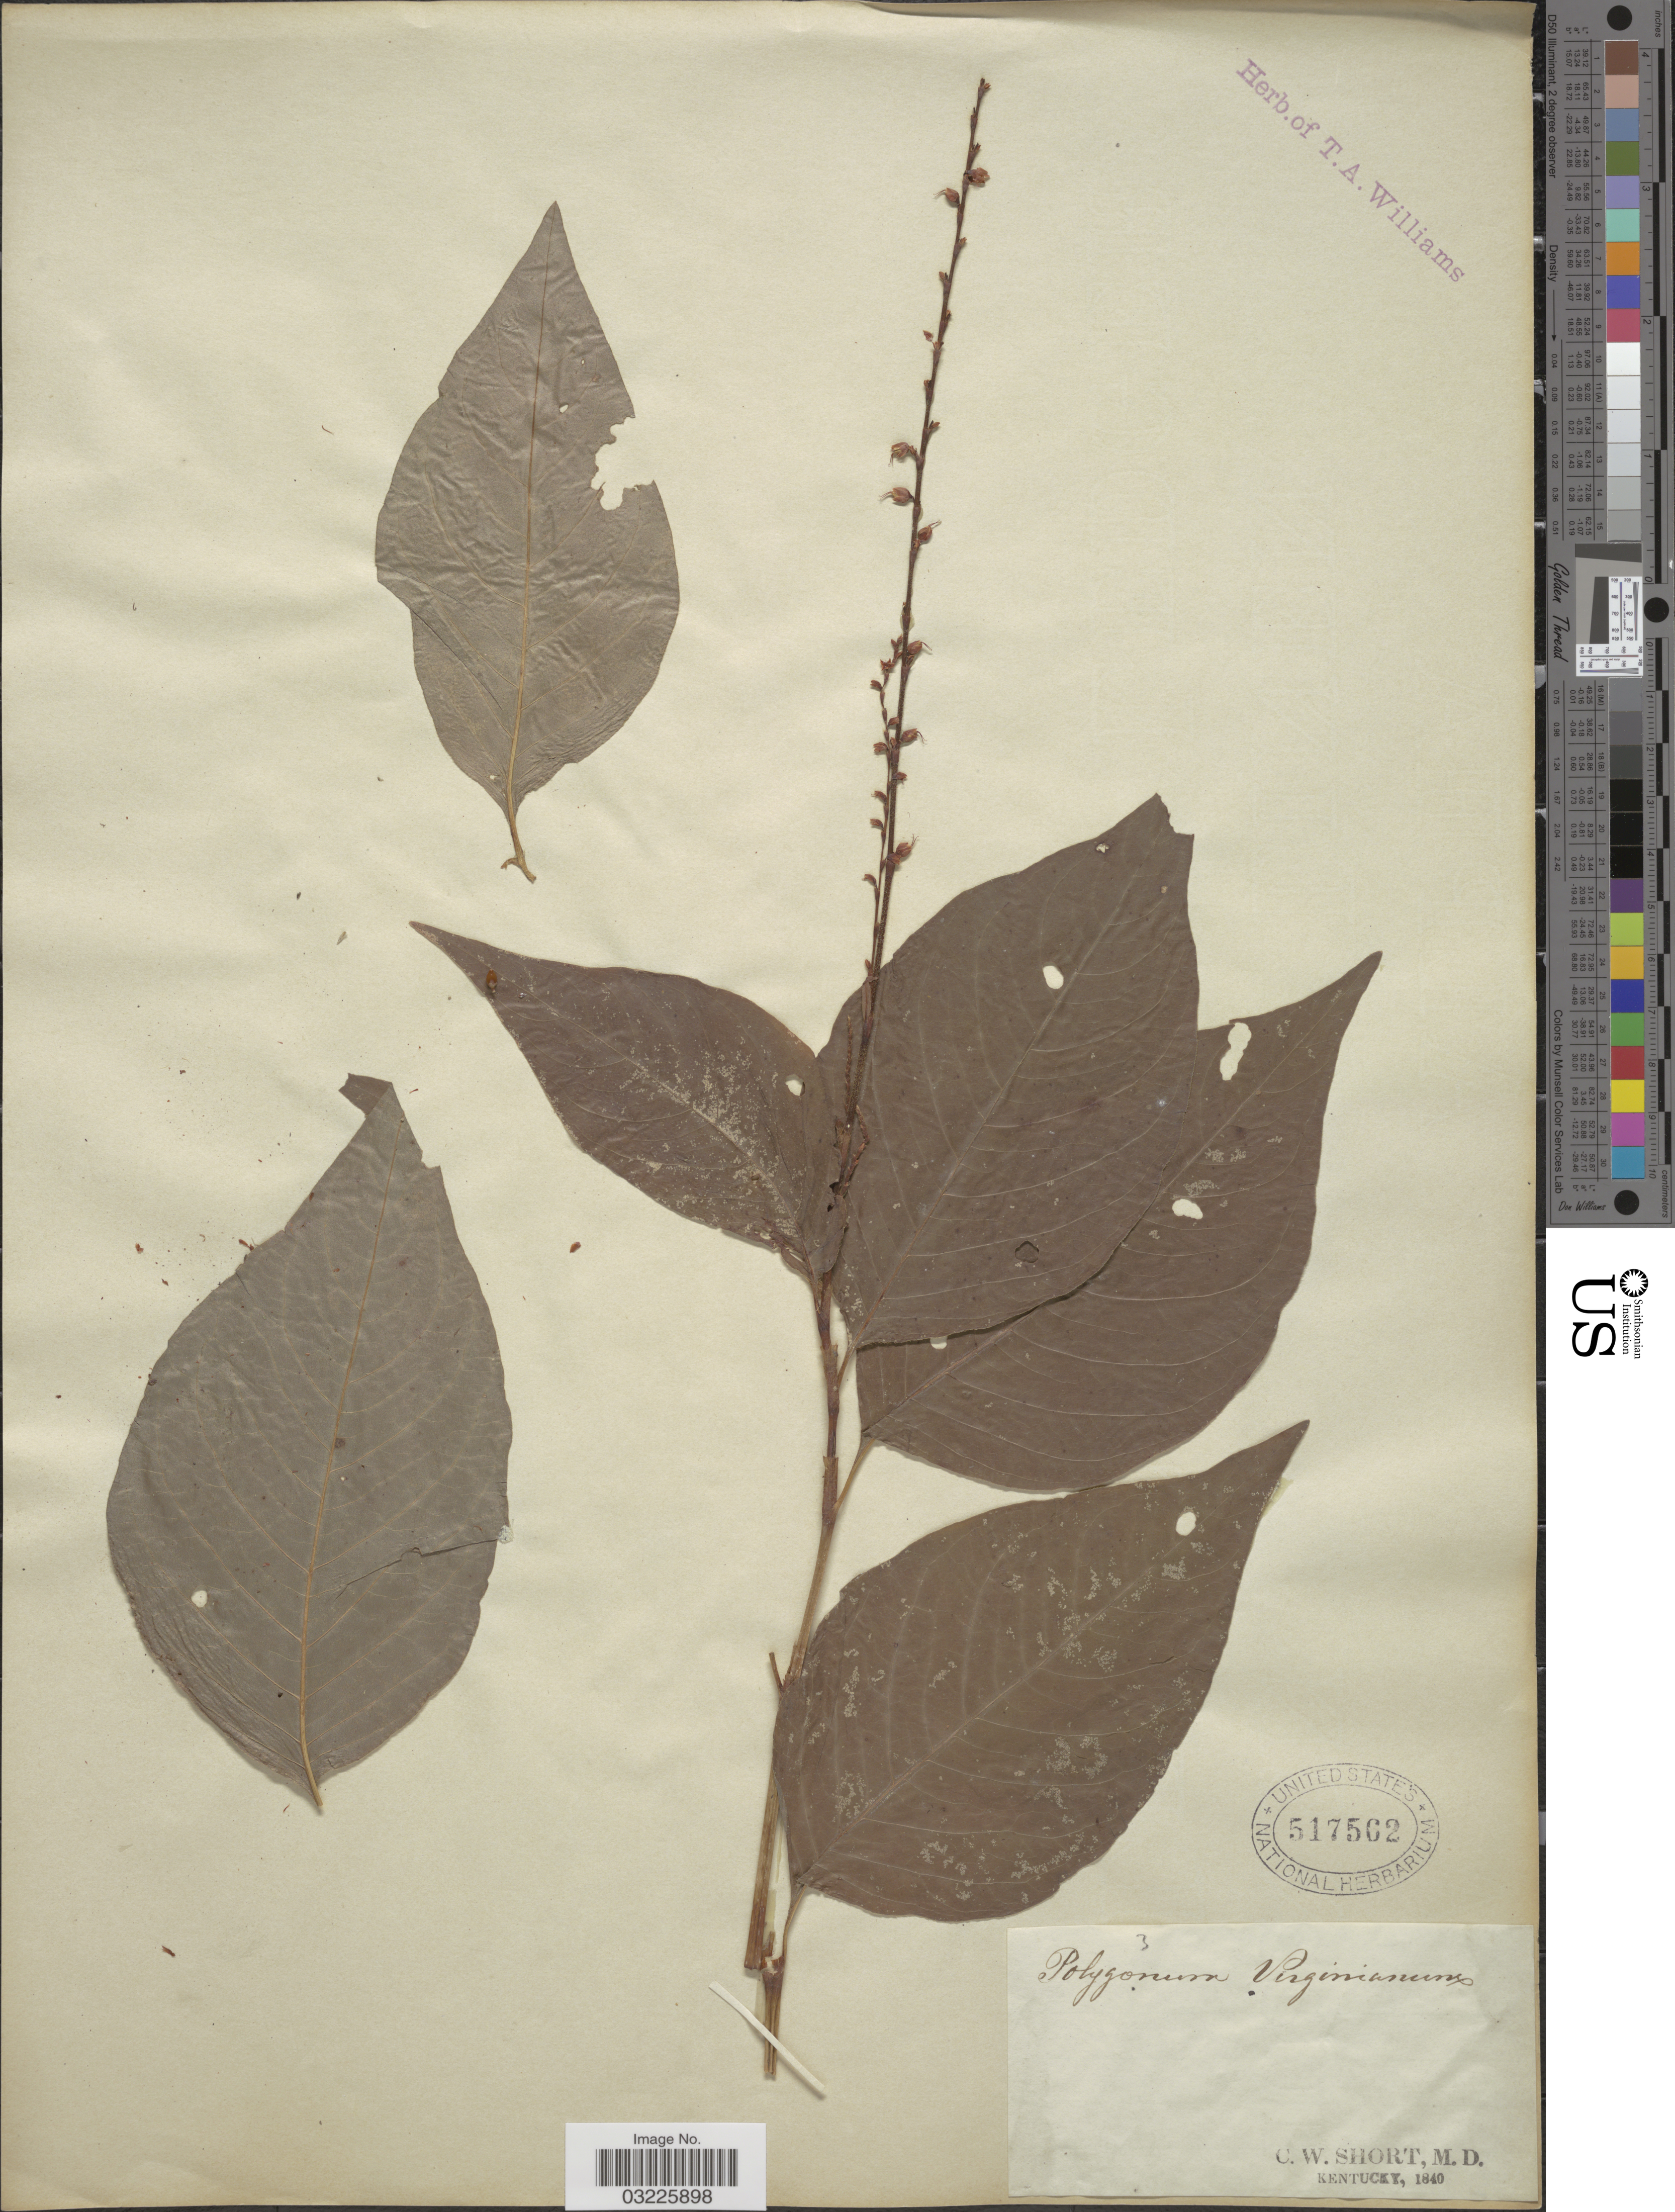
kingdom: Plantae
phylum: Tracheophyta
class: Magnoliopsida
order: Caryophyllales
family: Polygonaceae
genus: Persicaria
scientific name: Persicaria virginiana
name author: (L.) Gaertn.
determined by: Atha, D. E.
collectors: C. W. Short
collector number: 3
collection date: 1840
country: United States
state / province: Kentucky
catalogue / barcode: US 517562